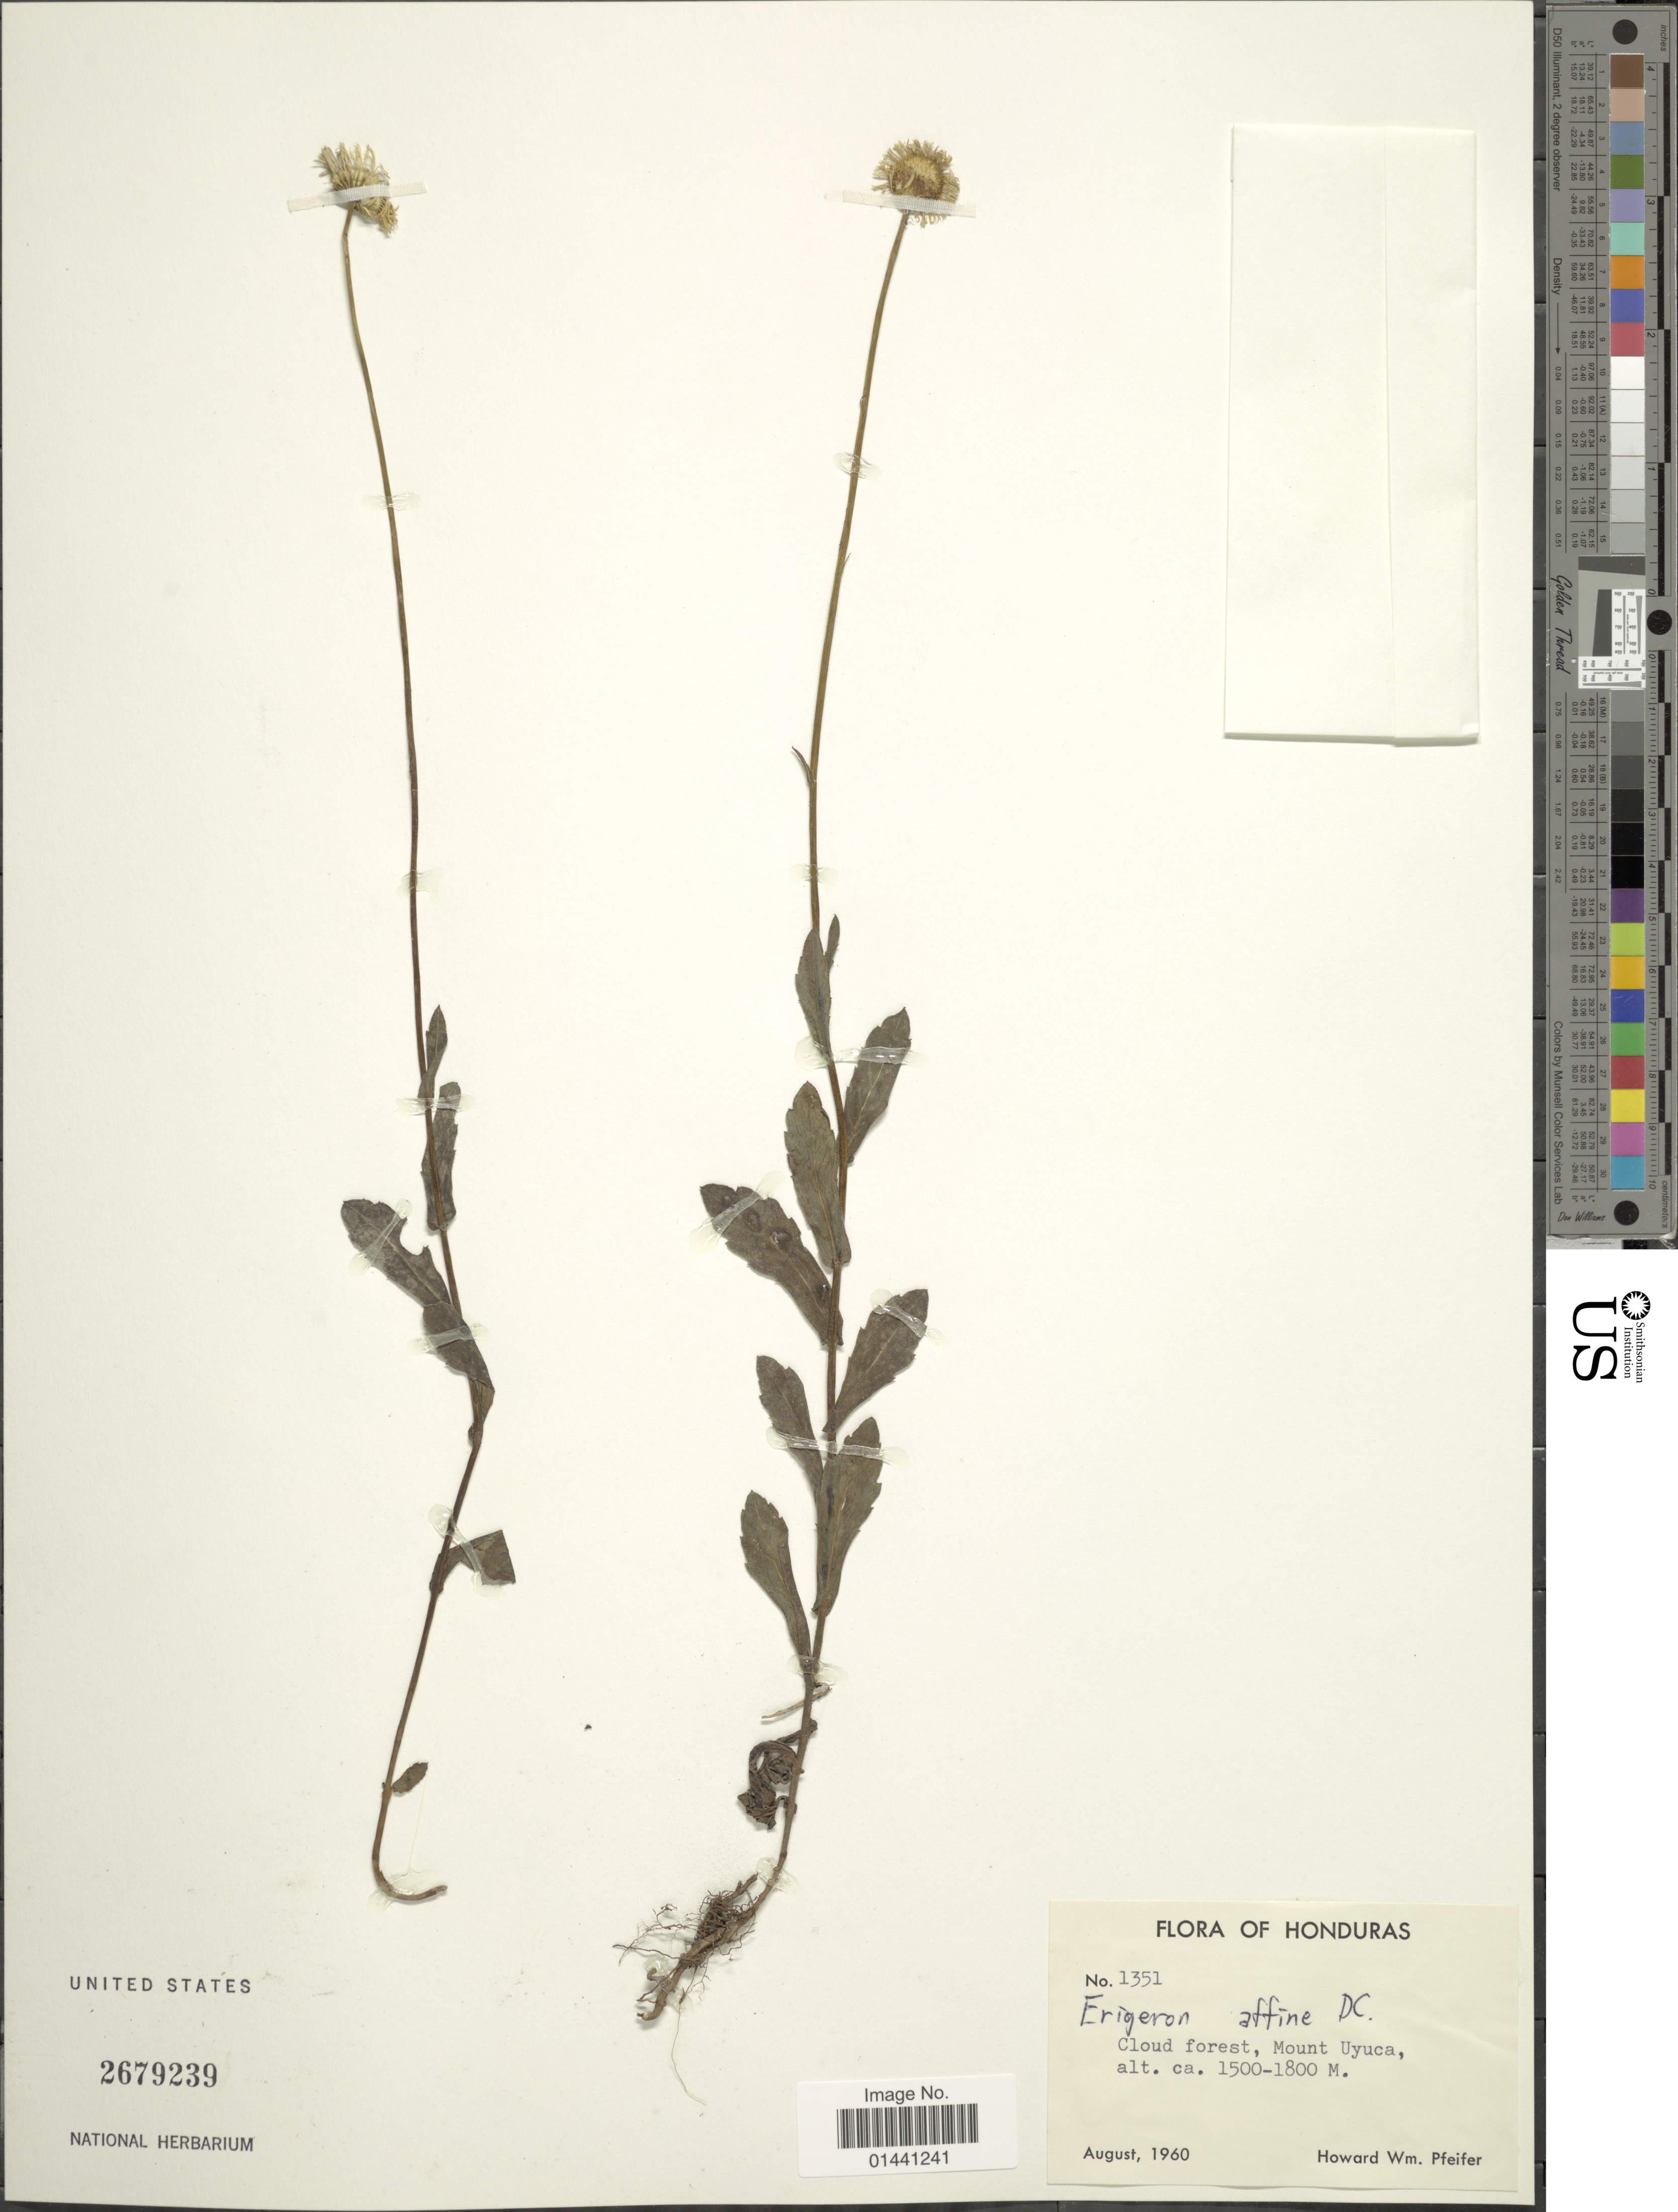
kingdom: Plantae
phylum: Tracheophyta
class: Magnoliopsida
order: Asterales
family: Asteraceae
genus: Erigeron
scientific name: Erigeron affinis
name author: V.M. Badillo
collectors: H. W. Pfeifer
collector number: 1351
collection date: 1960-08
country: Honduras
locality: Mount Uyuca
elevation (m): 1500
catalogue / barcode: US 2679239